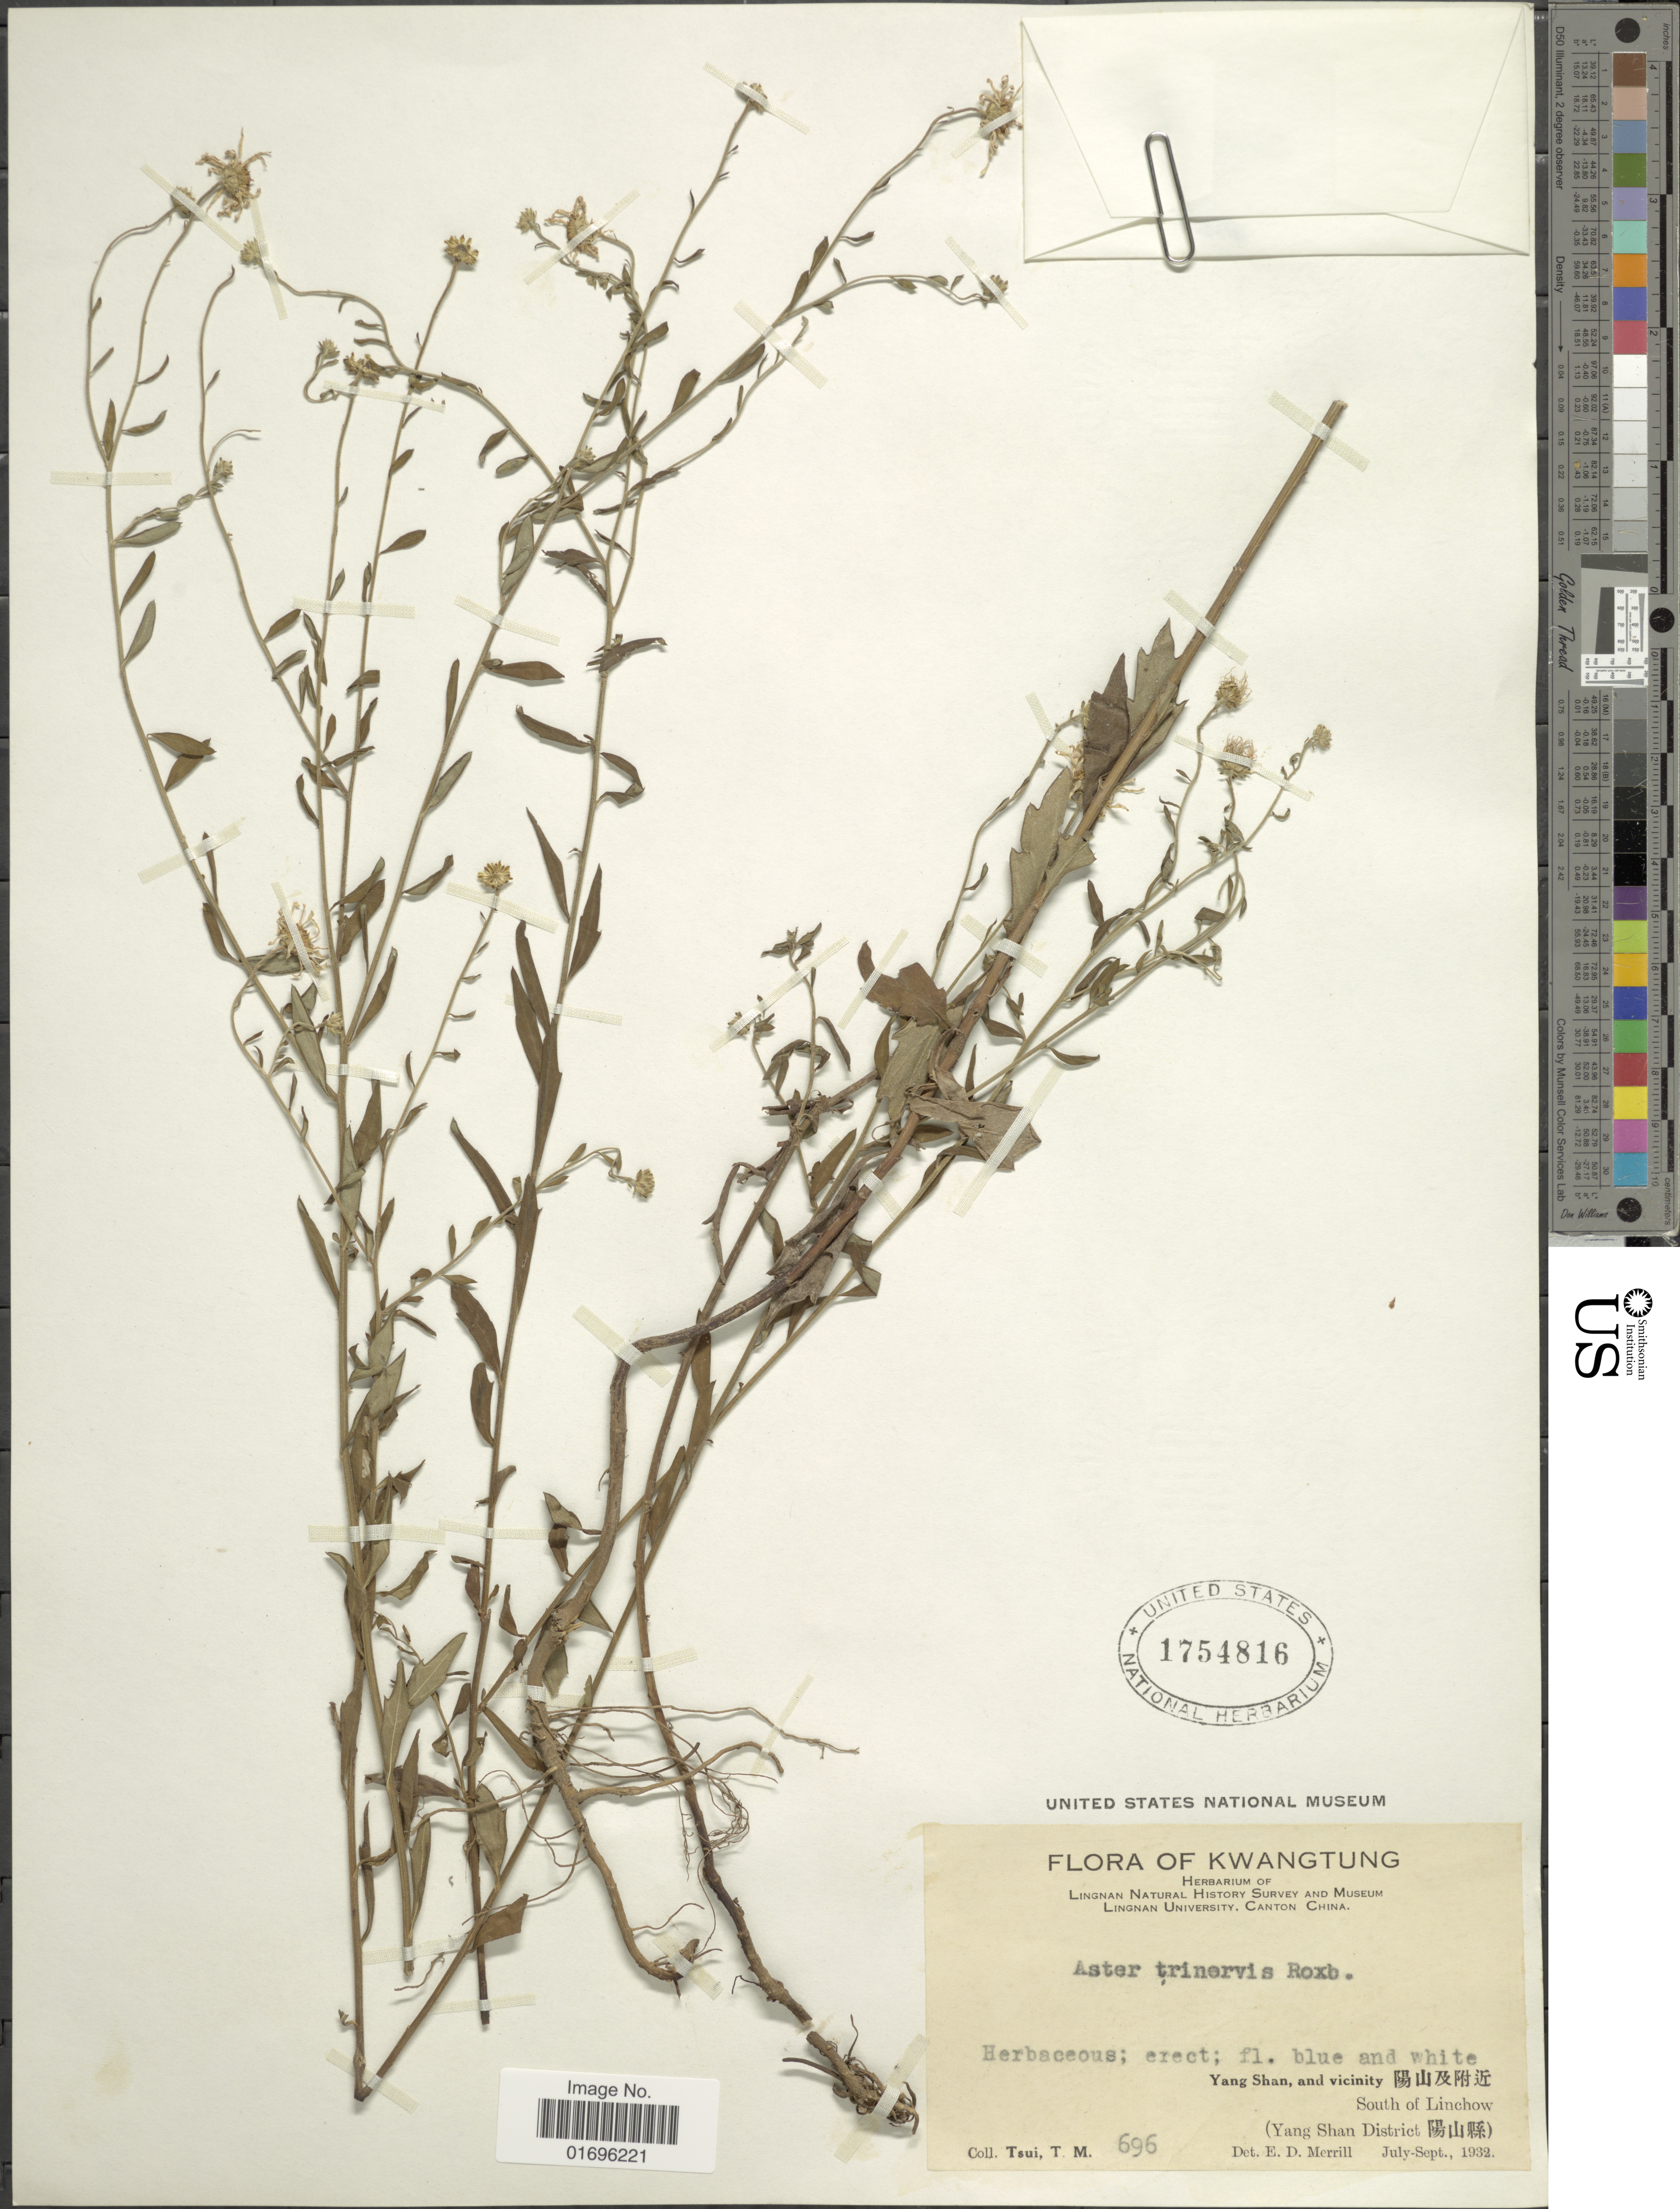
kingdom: Plantae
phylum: Tracheophyta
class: Magnoliopsida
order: Asterales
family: Asteraceae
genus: Aster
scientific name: Aster ageratoides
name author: Turcz.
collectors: T. Tsui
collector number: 696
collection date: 1932-07/1932-09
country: China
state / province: Guangdong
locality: Kwangtung. yang Shan, and vicinity X. South of Linchow (Yang Shan District X).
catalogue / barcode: US 1754816